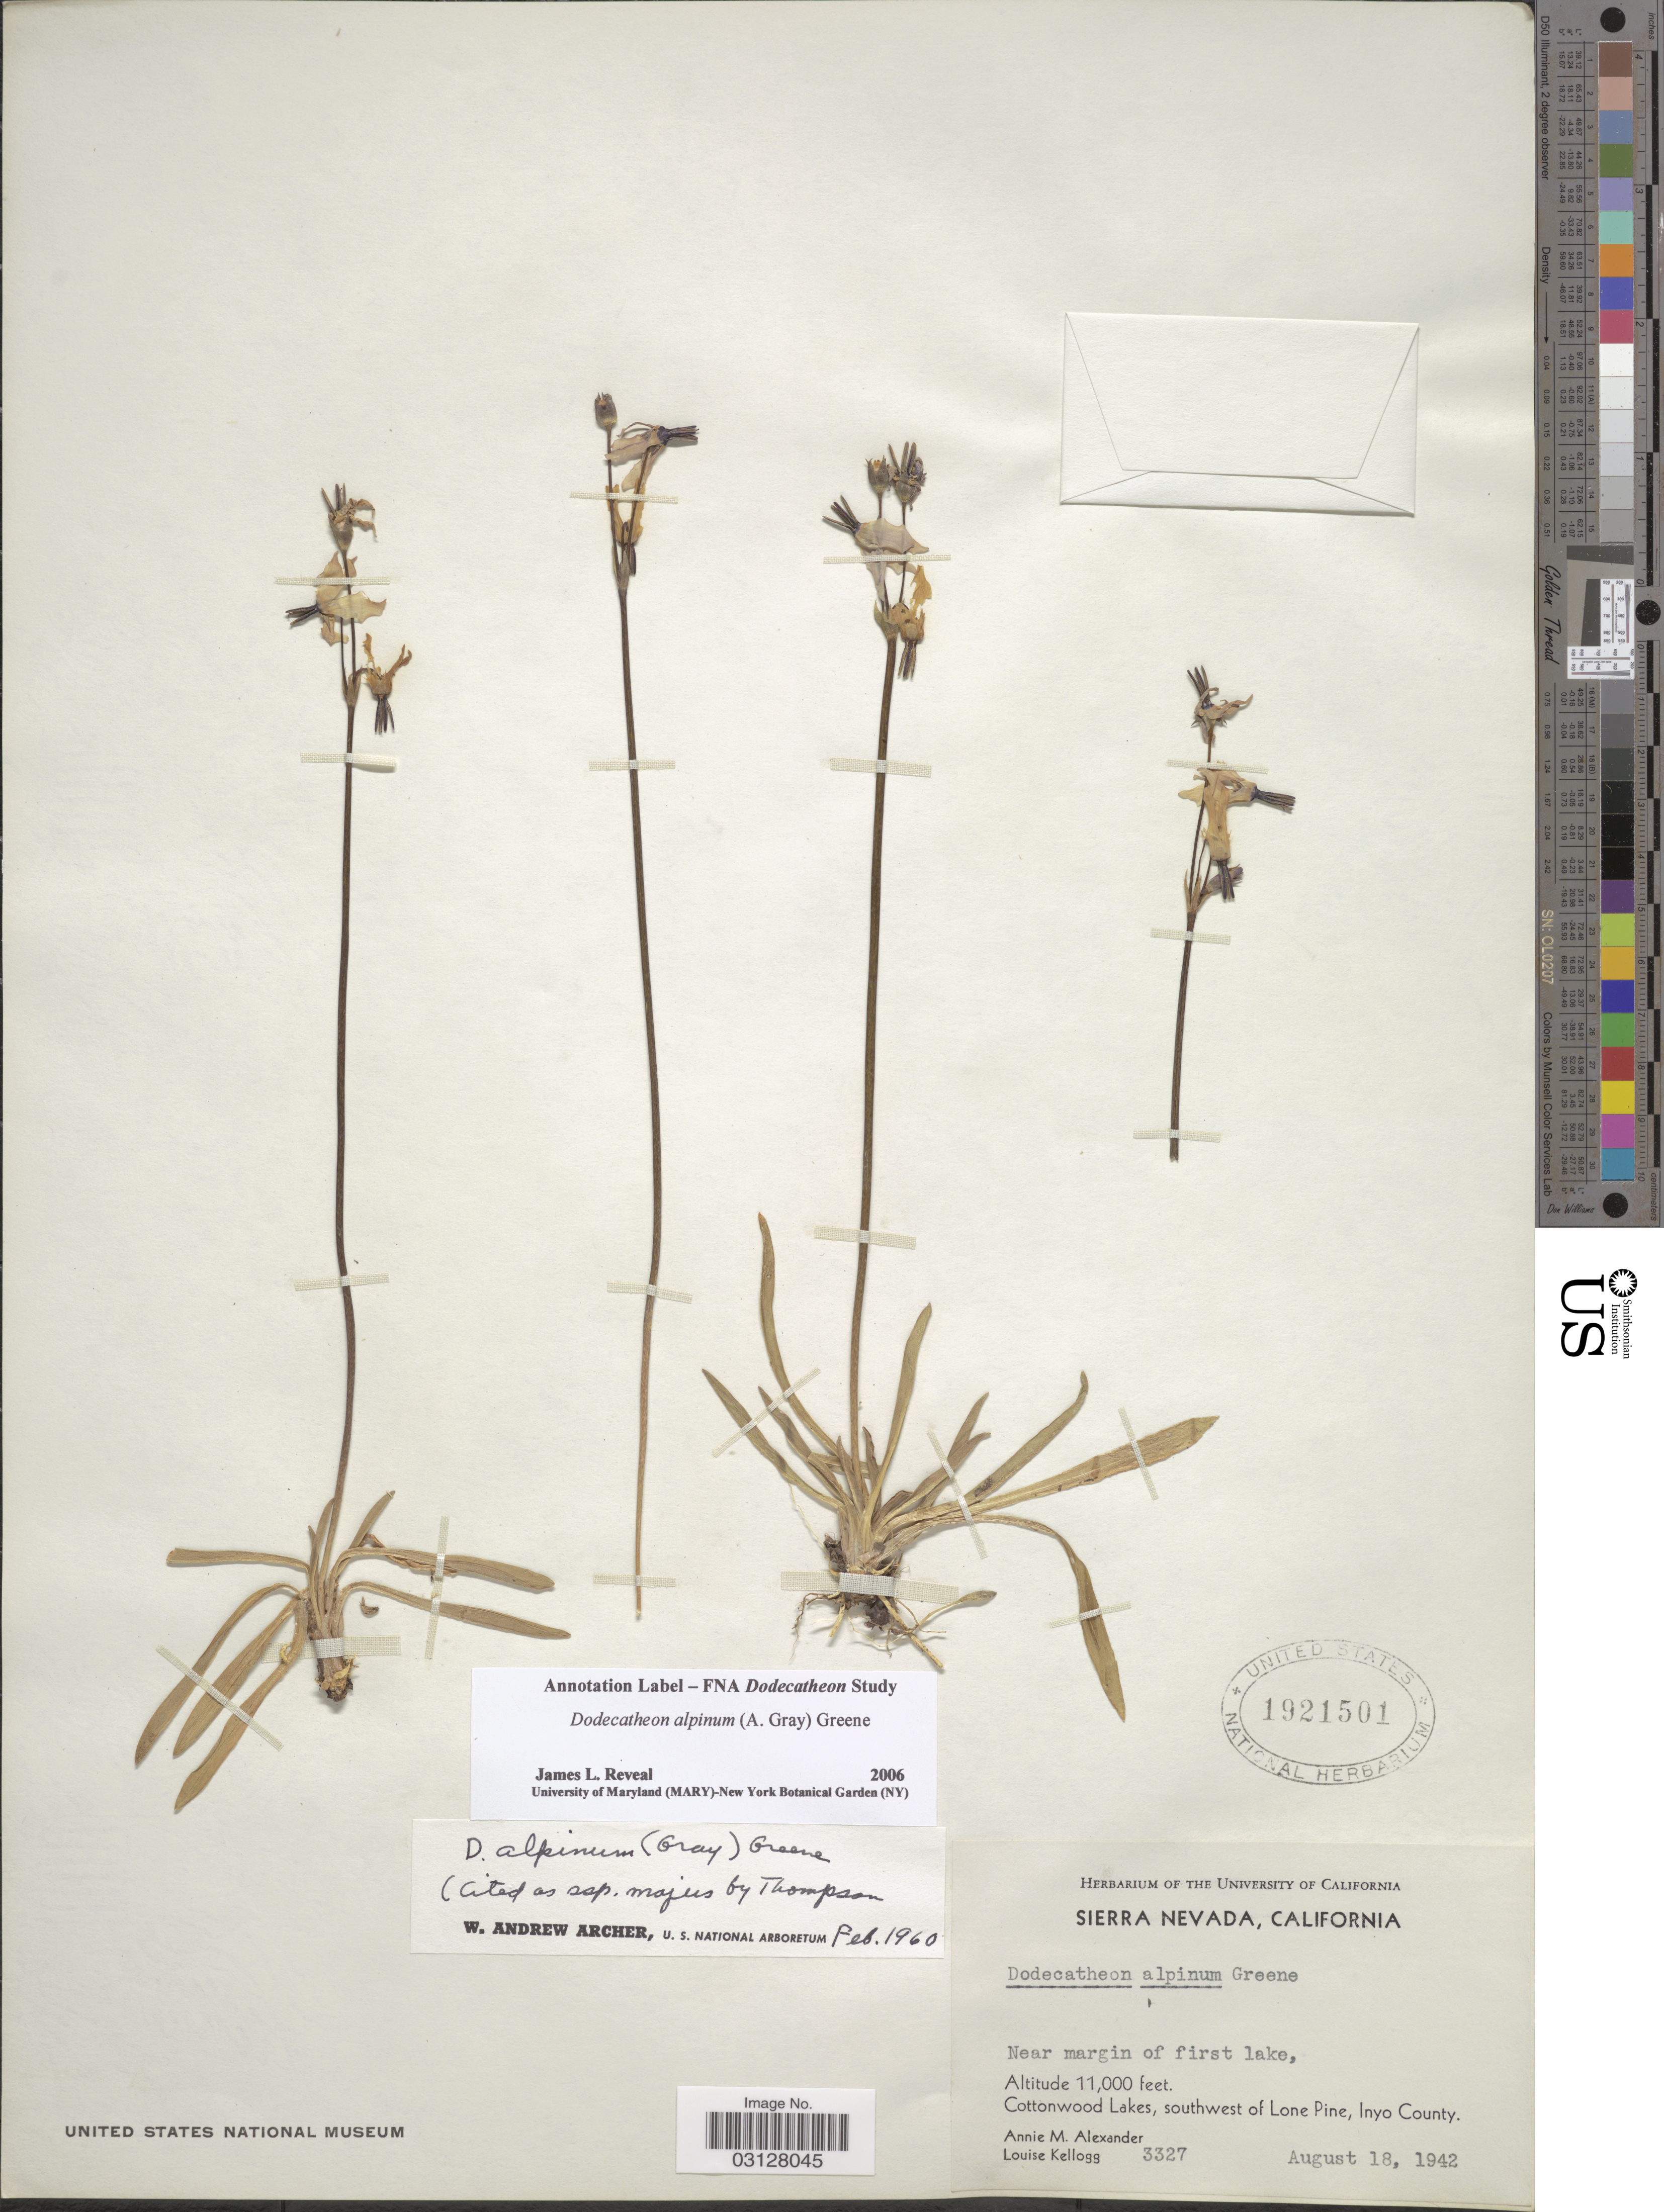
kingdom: Plantae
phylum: Tracheophyta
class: Magnoliopsida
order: Ericales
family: Primulaceae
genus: Dodecatheon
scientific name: Dodecatheon alpinum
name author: (A. Gray) Greene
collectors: A. M. Alexander & L. Kellog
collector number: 3327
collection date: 1942-08-18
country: United States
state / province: California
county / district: Inyo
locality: Sierra Nevada. Near margin of first lake, Cottonwood Lakes, southwest of Lone Pine, Inyo County.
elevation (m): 3353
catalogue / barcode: US 1921501